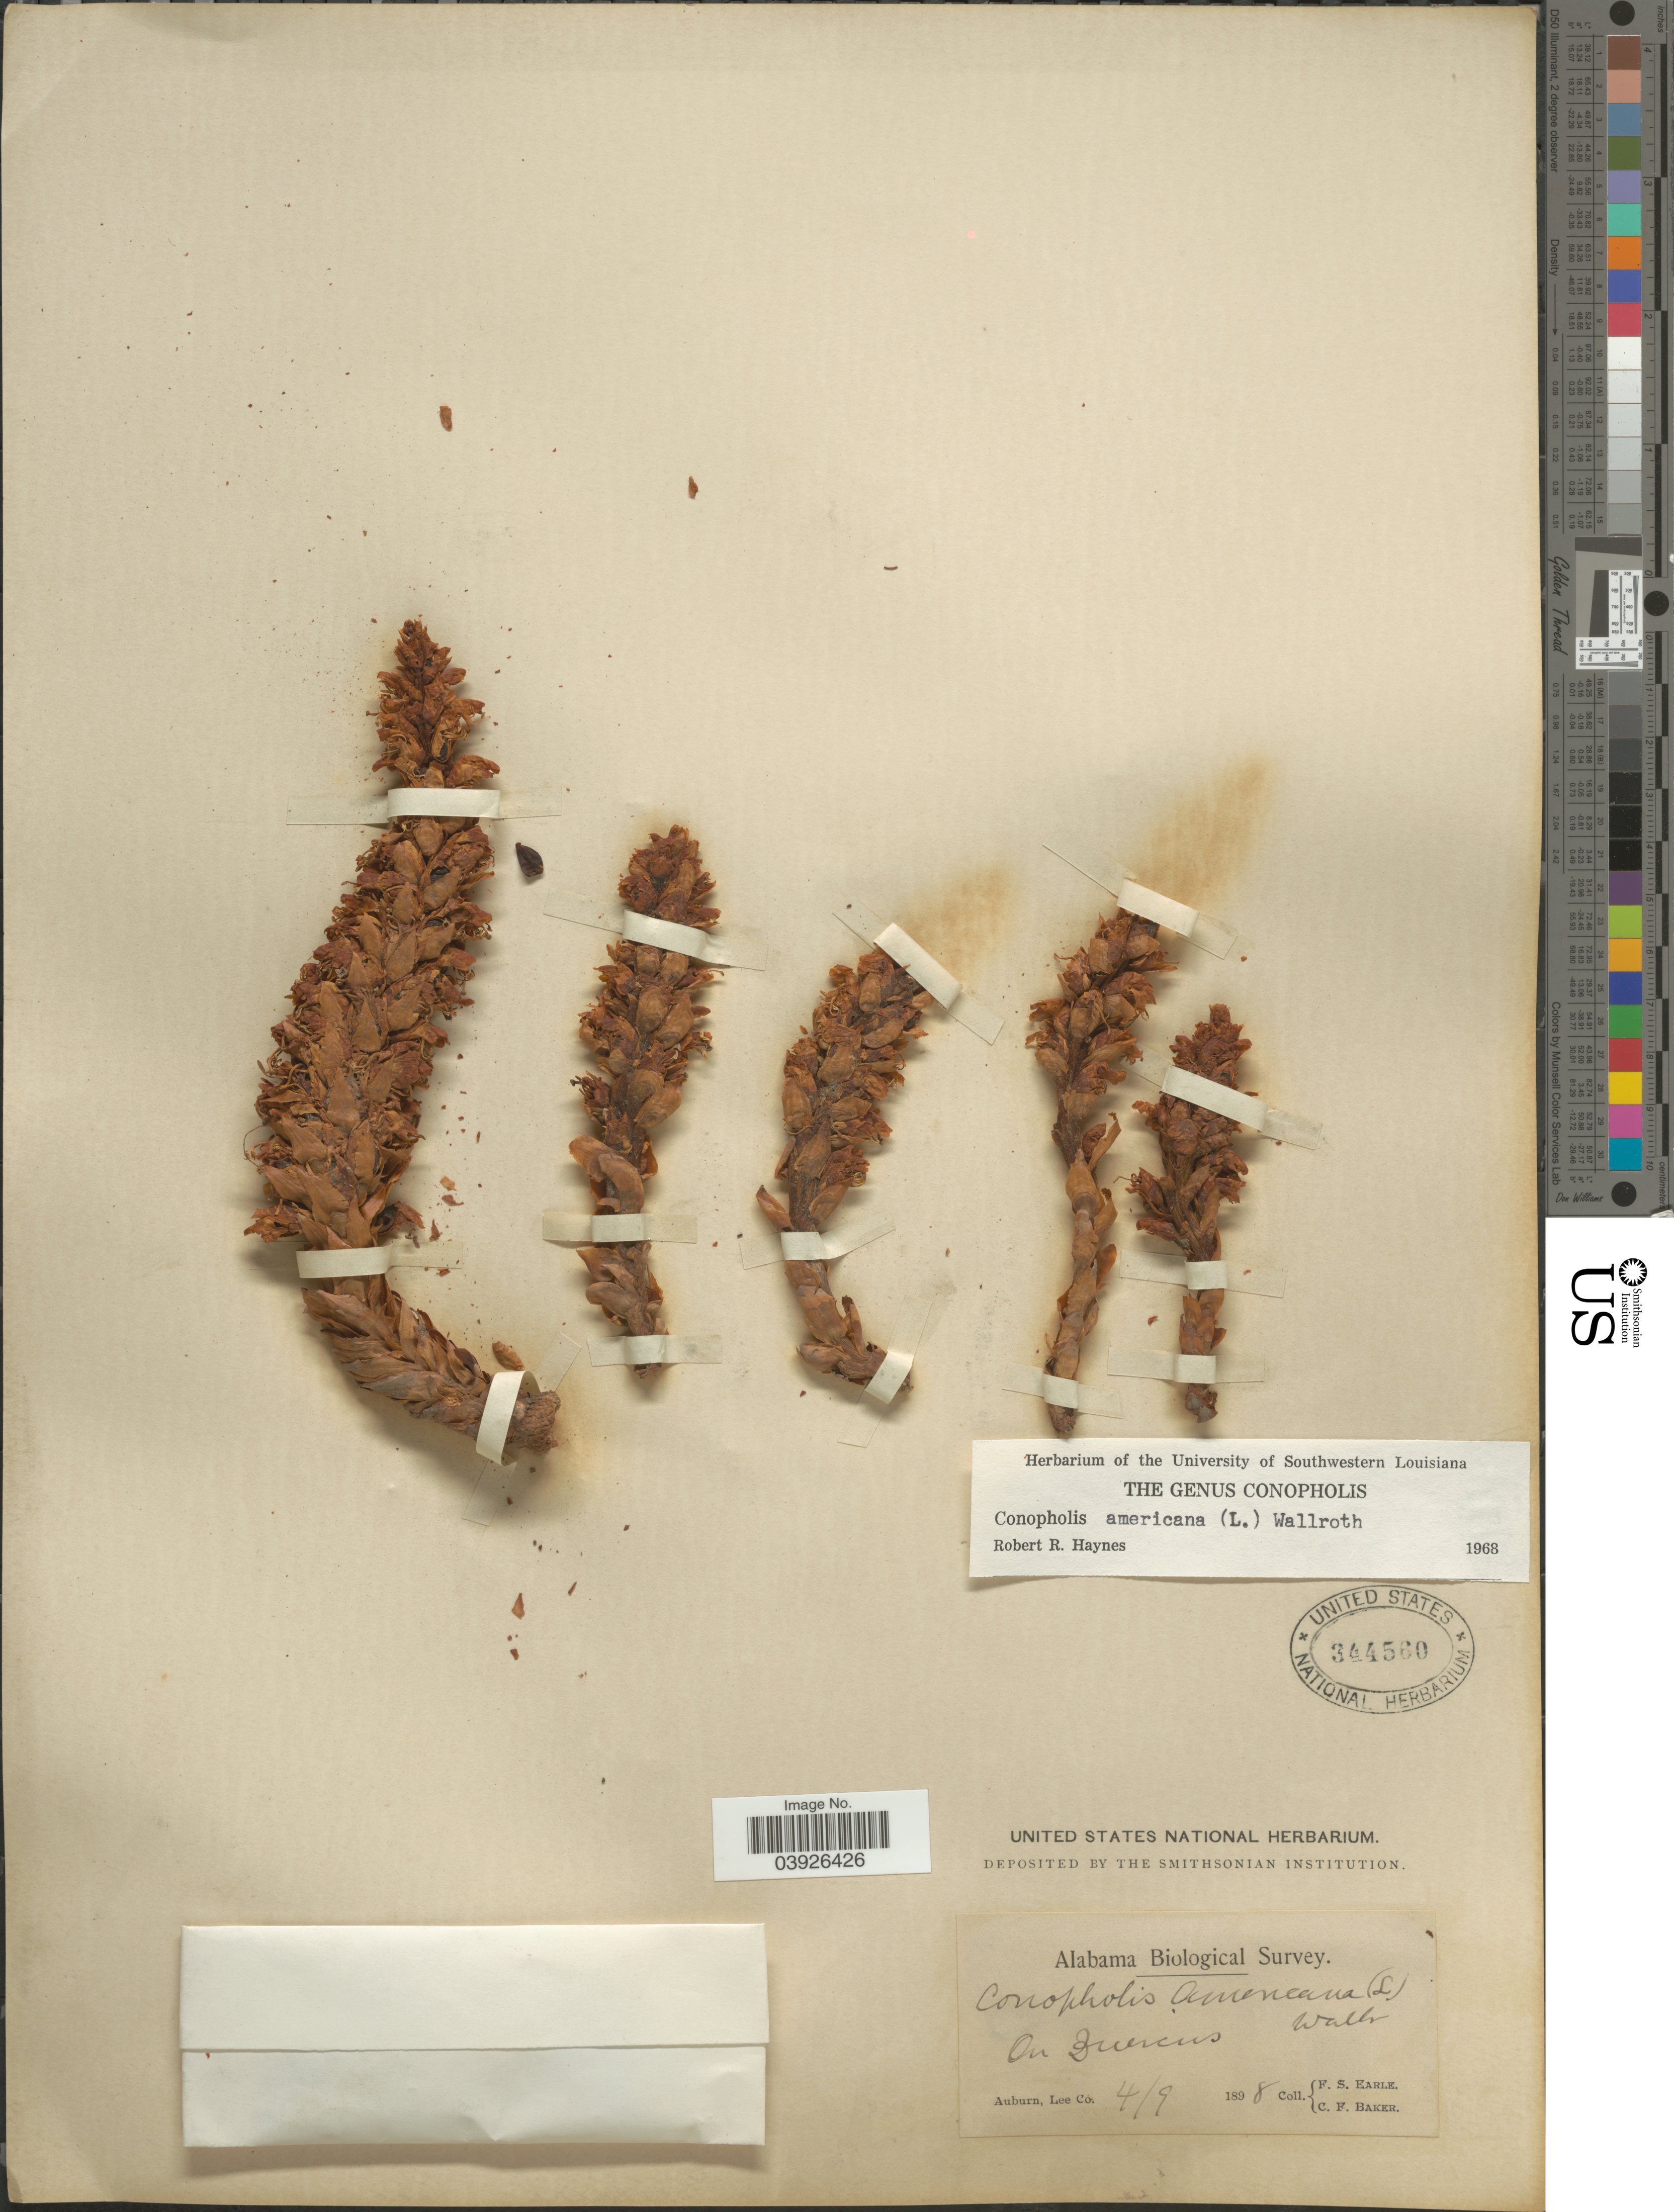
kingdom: Plantae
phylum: Tracheophyta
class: Magnoliopsida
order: Lamiales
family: Orobanchaceae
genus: Conopholis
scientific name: Conopholis americana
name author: (L. f.) Wallr.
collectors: F. S. Earle & C. F. Baker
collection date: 1898-04-09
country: United States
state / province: Alabama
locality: Auburn, Lee Co.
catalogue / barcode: US 344560